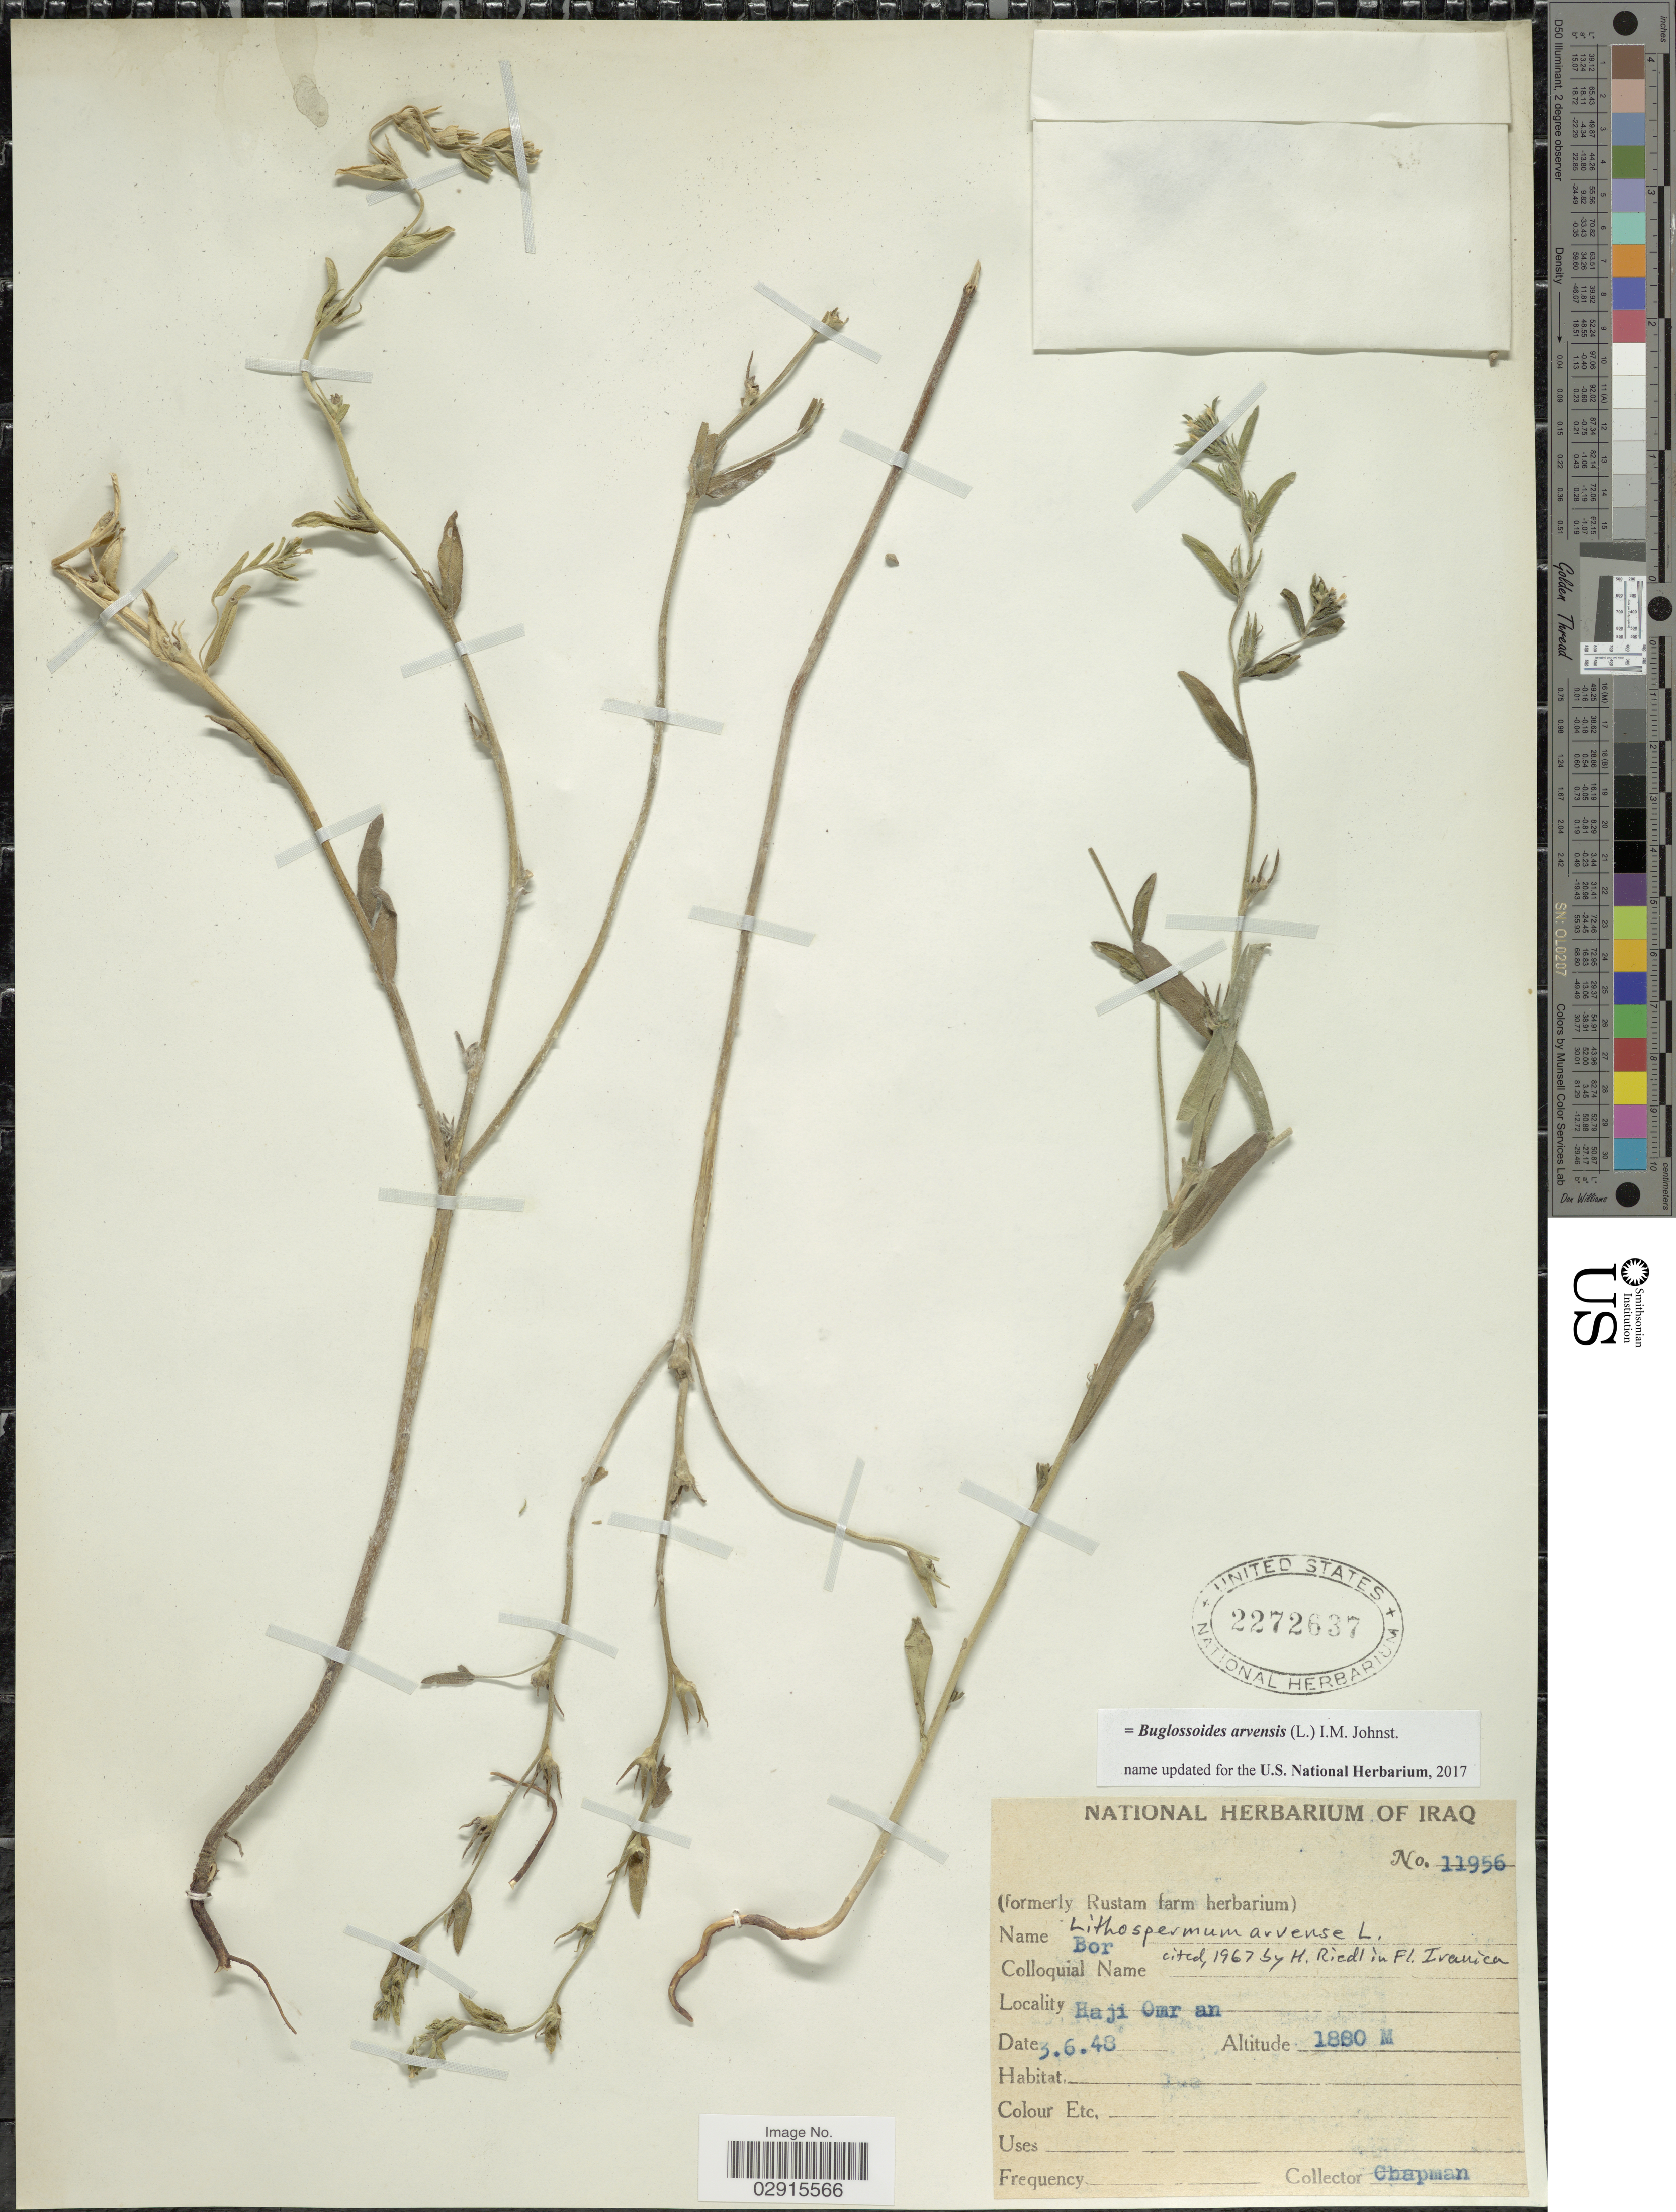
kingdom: Plantae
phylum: Tracheophyta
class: Magnoliopsida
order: Boraginales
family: Boraginaceae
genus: Buglossoides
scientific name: Buglossoides arvensis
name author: (L.) I.M. Johnst.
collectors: A. Chapman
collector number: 11956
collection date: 1948-06-03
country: Iraq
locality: Haji Omran.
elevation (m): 1880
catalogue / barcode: US 2272637